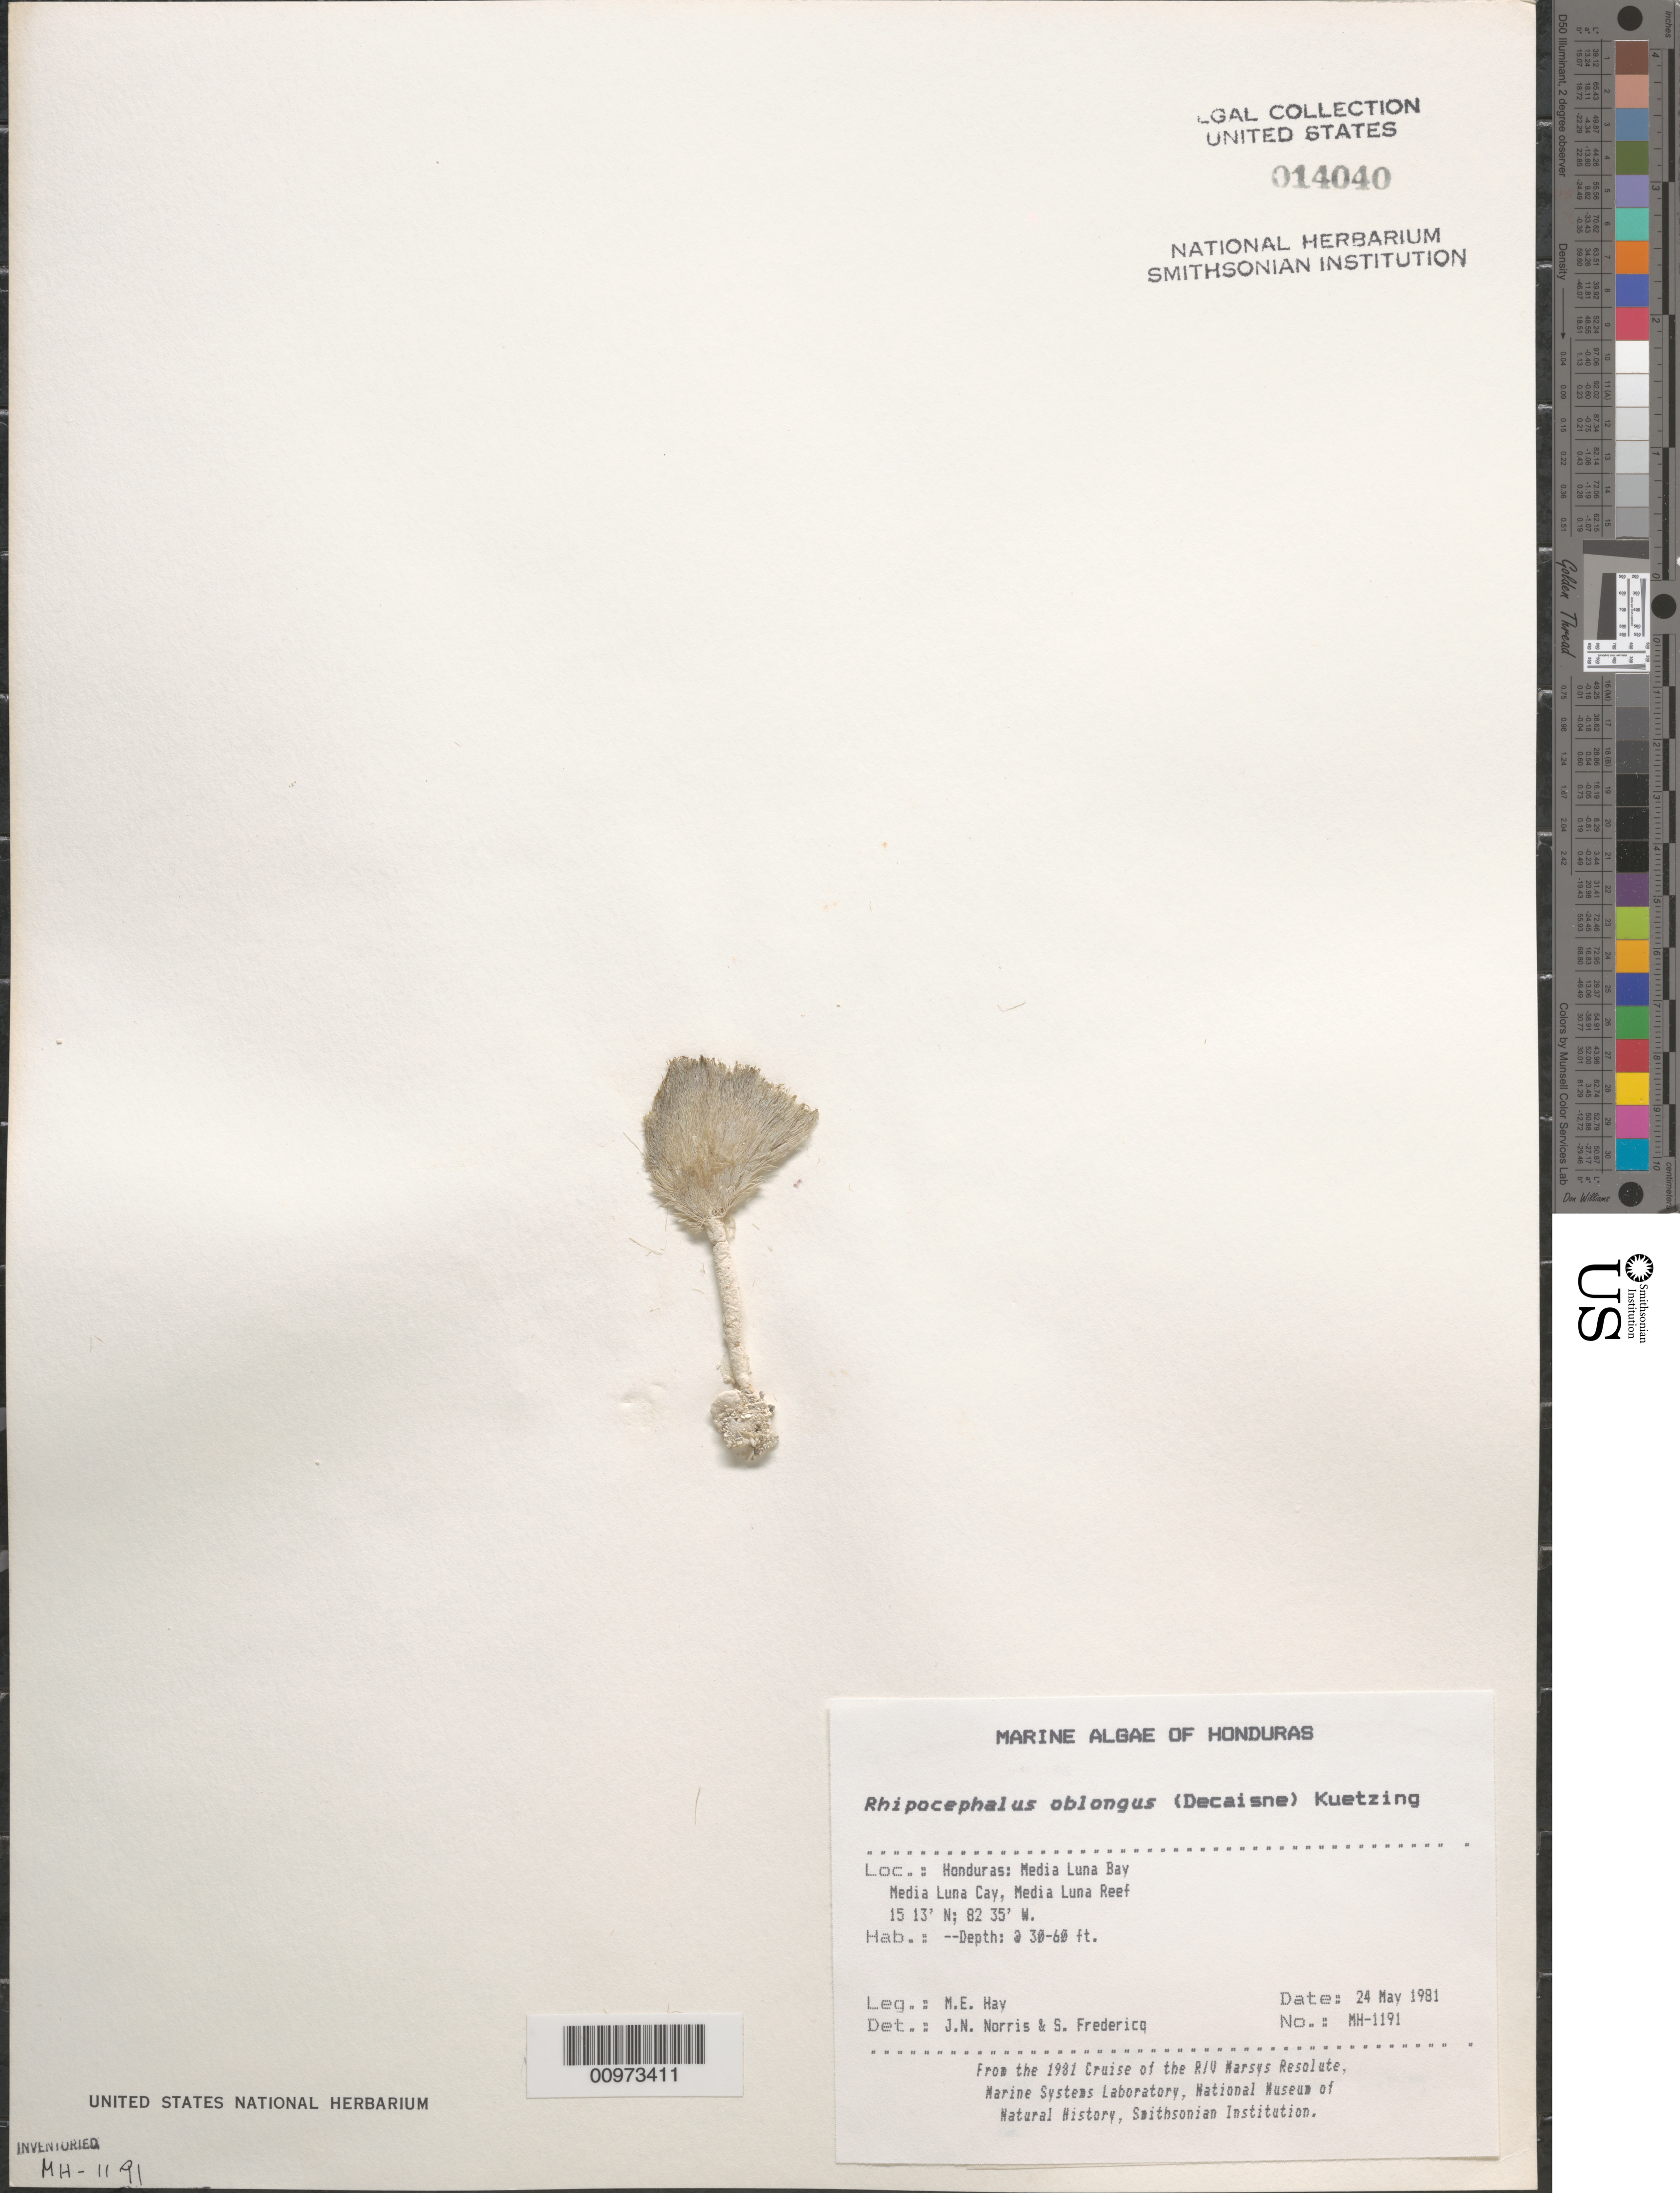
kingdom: Plantae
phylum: Chlorophyta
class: Ulvophyceae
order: Bryopsidales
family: Udoteaceae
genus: Rhipocephalus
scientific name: Rhipocephalus oblongus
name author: (Decne.) Kütz.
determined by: Norris, J. N.; Fredericq, S.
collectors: M. E. Hay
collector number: MEH-1191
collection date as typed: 24 May 1981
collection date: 1981-05-24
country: Honduras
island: Media Luna Cay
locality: Media Luna Bay, Media Luna Reef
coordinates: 15 13' N, 82 35' W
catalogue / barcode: US 14040